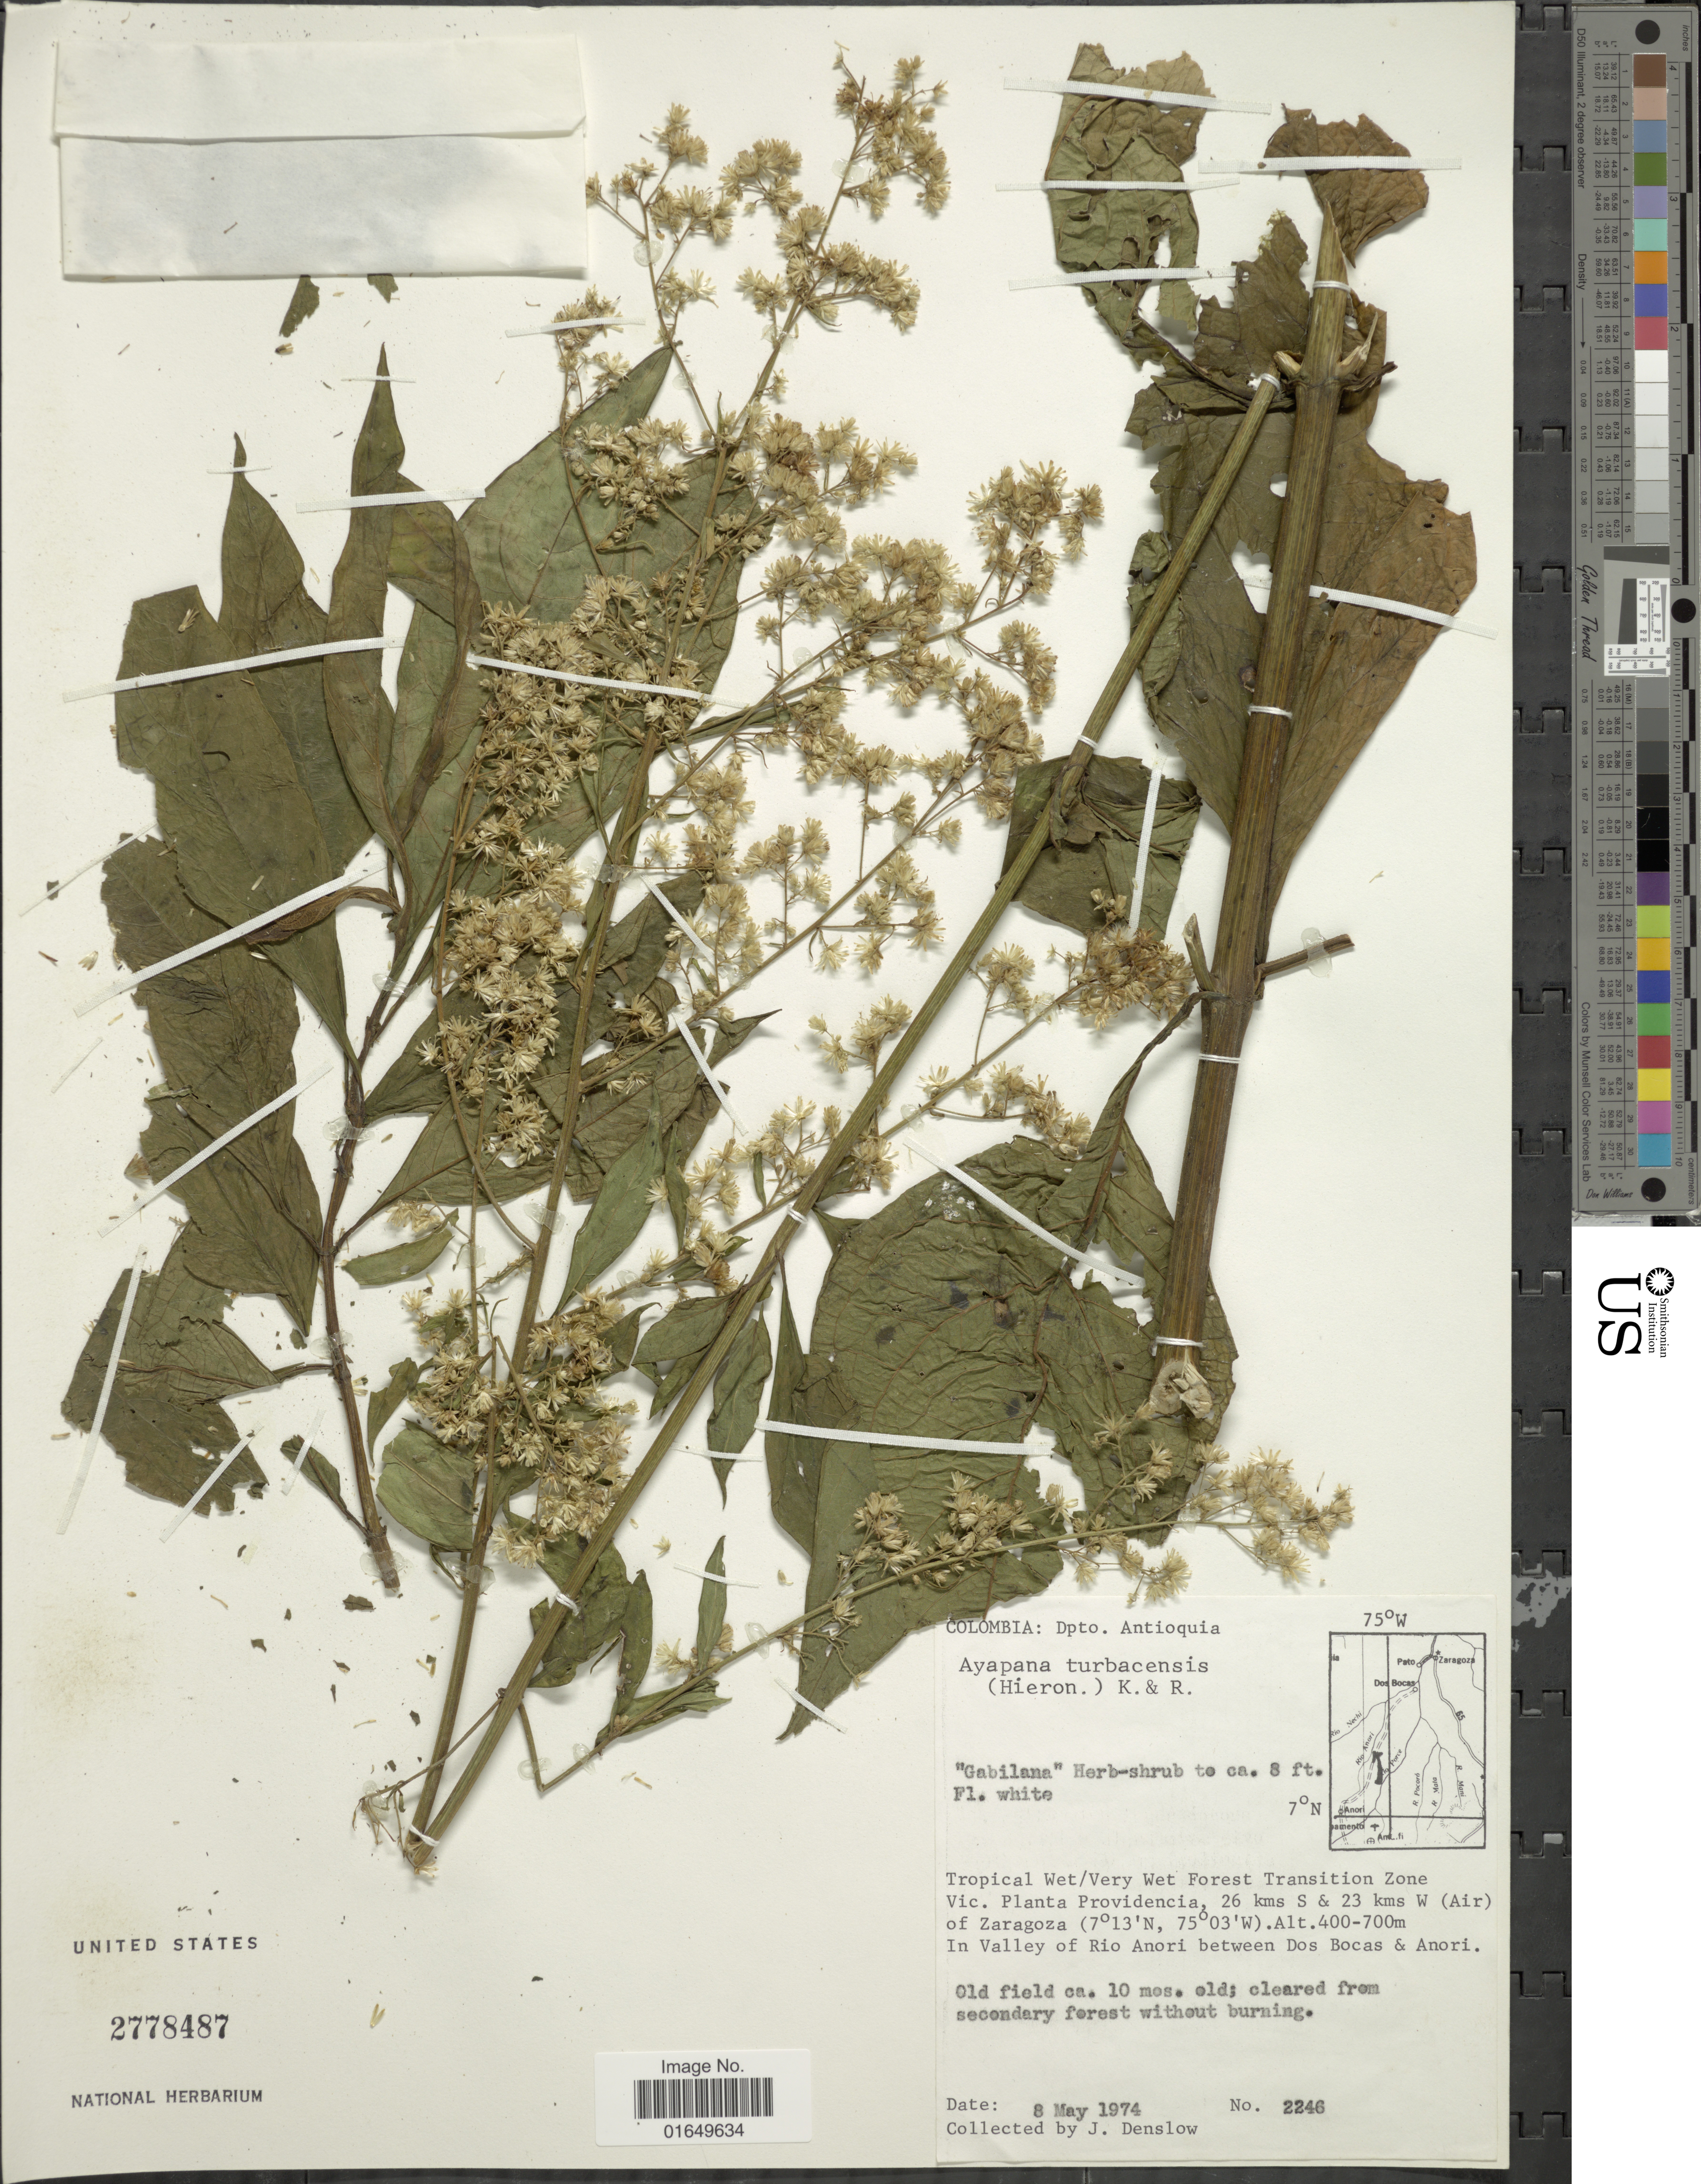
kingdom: Plantae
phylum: Tracheophyta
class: Magnoliopsida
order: Asterales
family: Asteraceae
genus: Ayapana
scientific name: Ayapana turbacensis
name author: (Hieron.) R.M. King & H. Rob.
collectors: J. Denslow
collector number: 2246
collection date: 1974-05-08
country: Colombia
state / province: Antioquia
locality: Tropical Wet/Very Wet Forest Transition Zone. Vic. Planta Providencia, 26 kms S & 23 kms W (Air) of Zaragoza. In Valley of Rio Anori between Dos Bocas & Anori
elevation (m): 400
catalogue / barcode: US 2778487